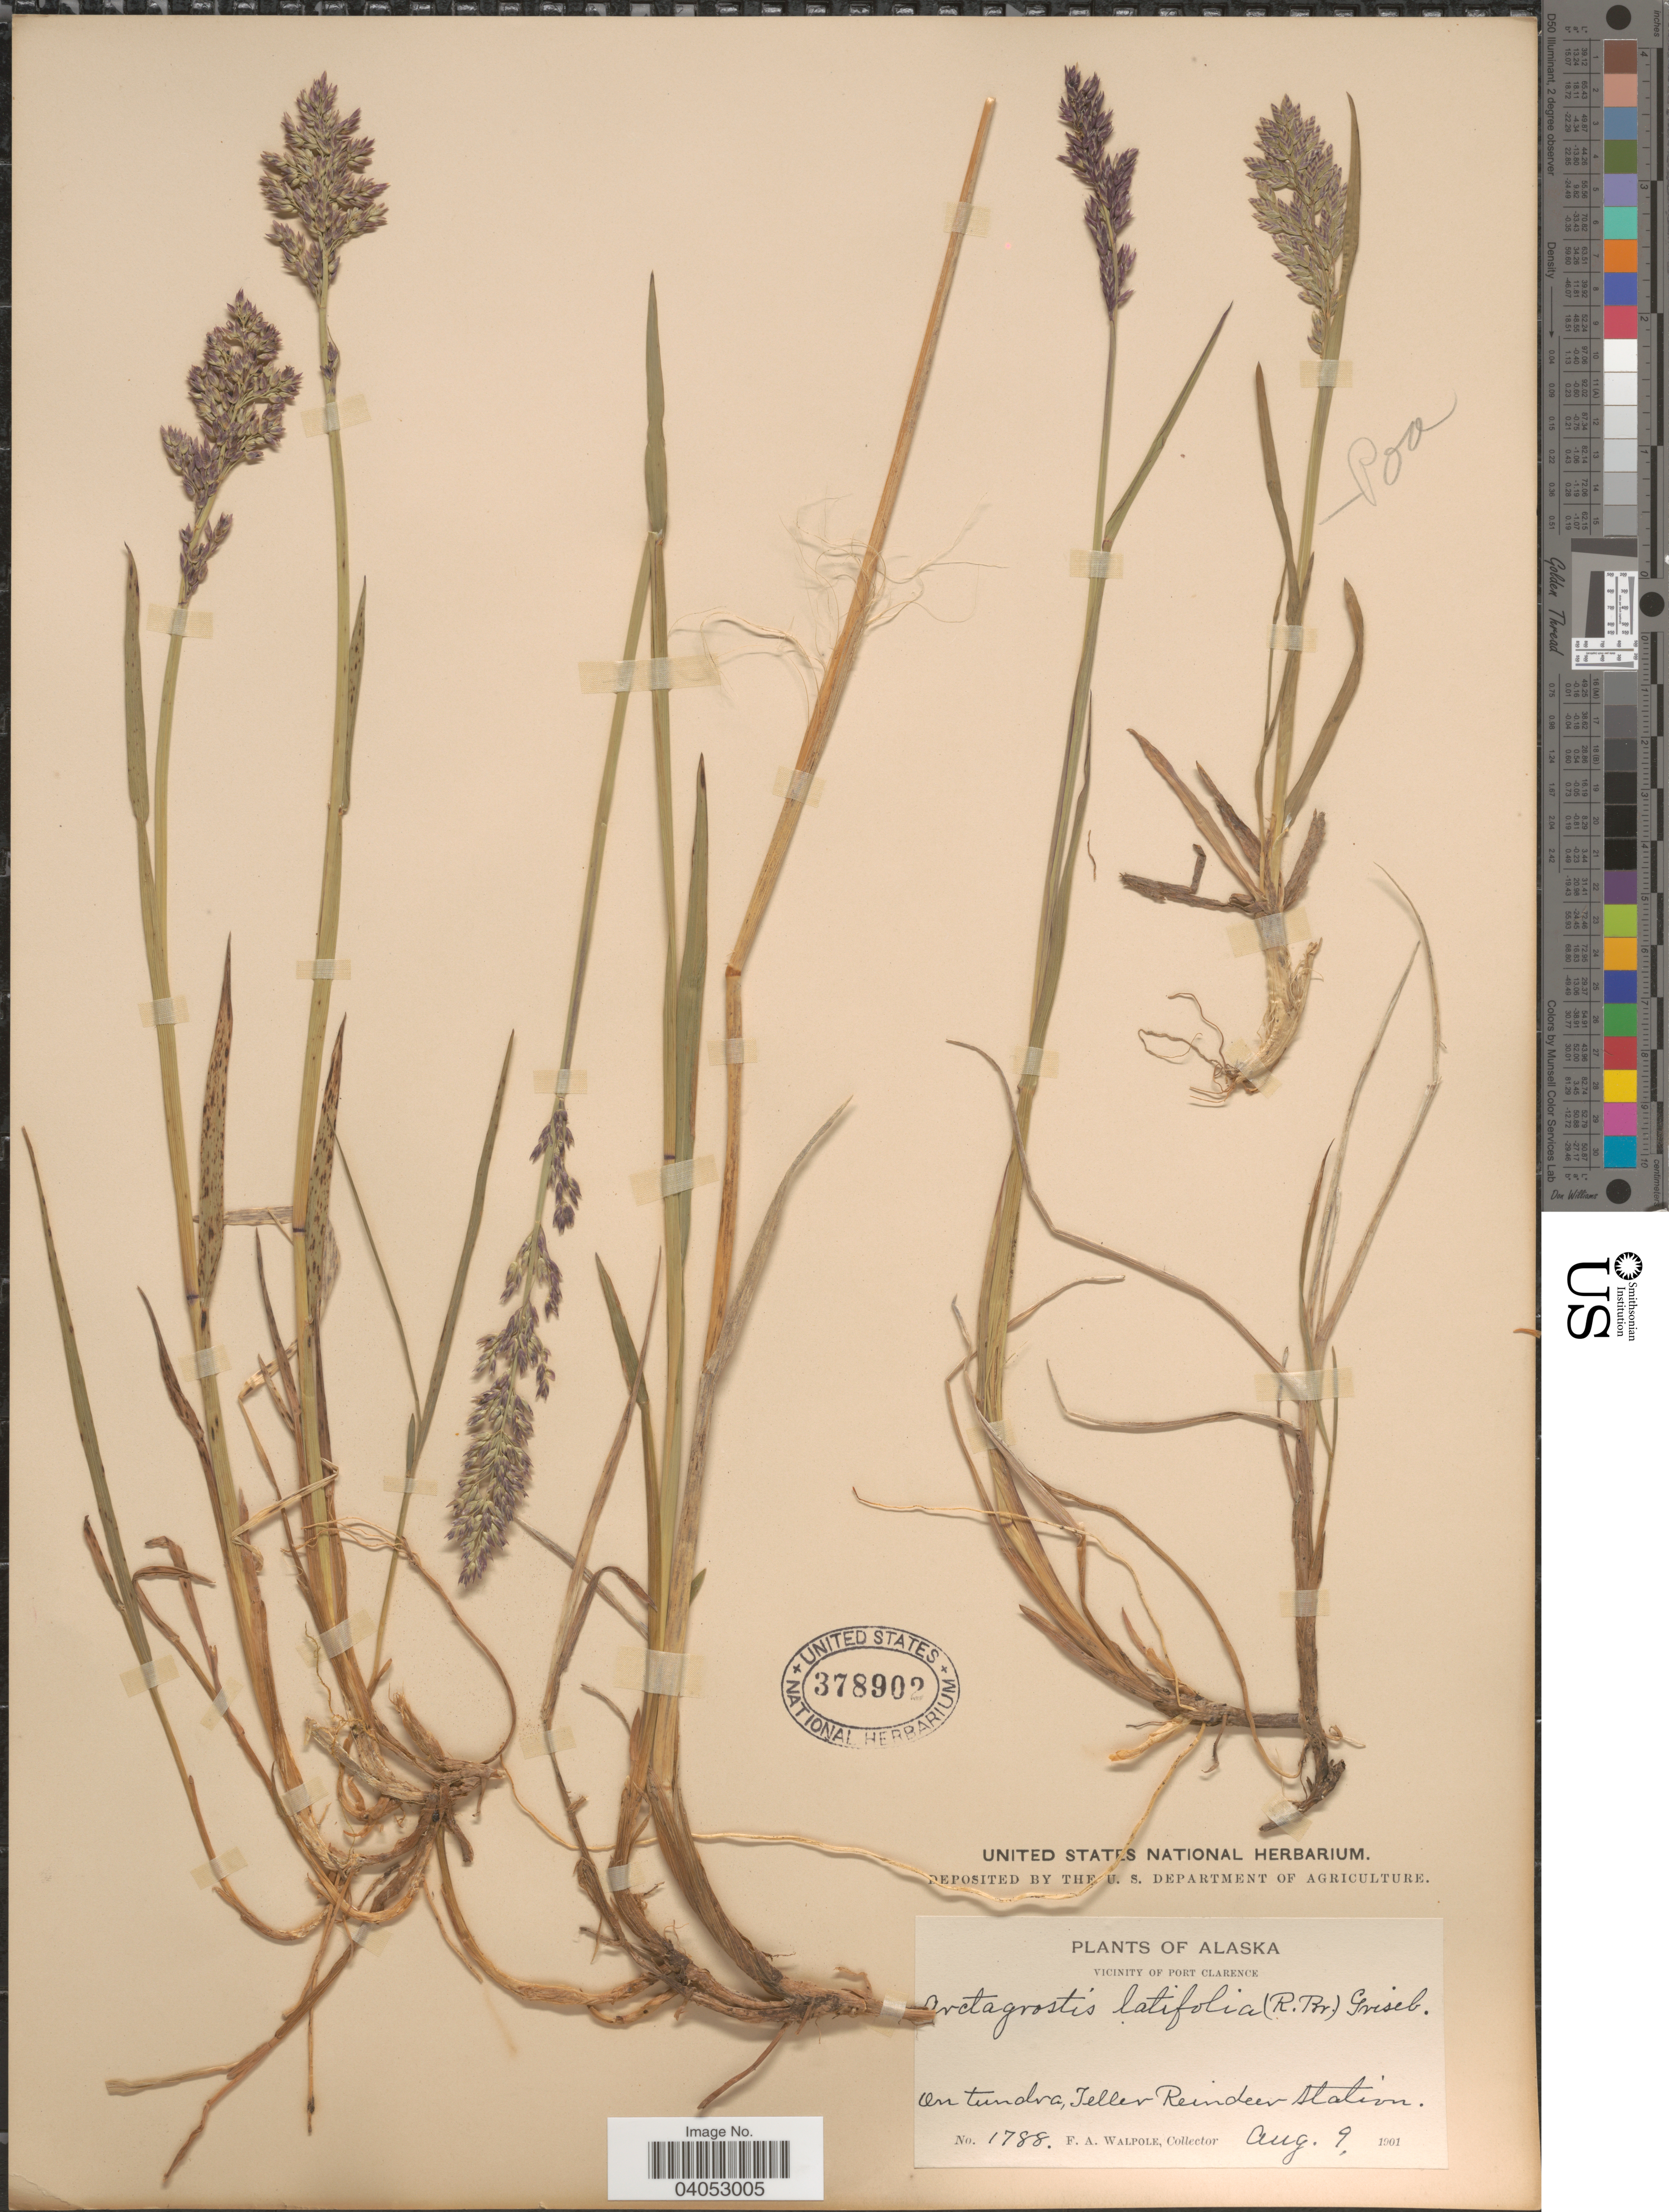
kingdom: Plantae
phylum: Tracheophyta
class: Liliopsida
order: Poales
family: Poaceae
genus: Arctagrostis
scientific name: Arctagrostis latifolia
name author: (R. Br.) Griseb.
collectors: F. Walpole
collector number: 1788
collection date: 1901-08-09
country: United States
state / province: Alaska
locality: Vicinity of Port Clarence. On tundra, Teller Reindeer Station.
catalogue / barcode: US 378902